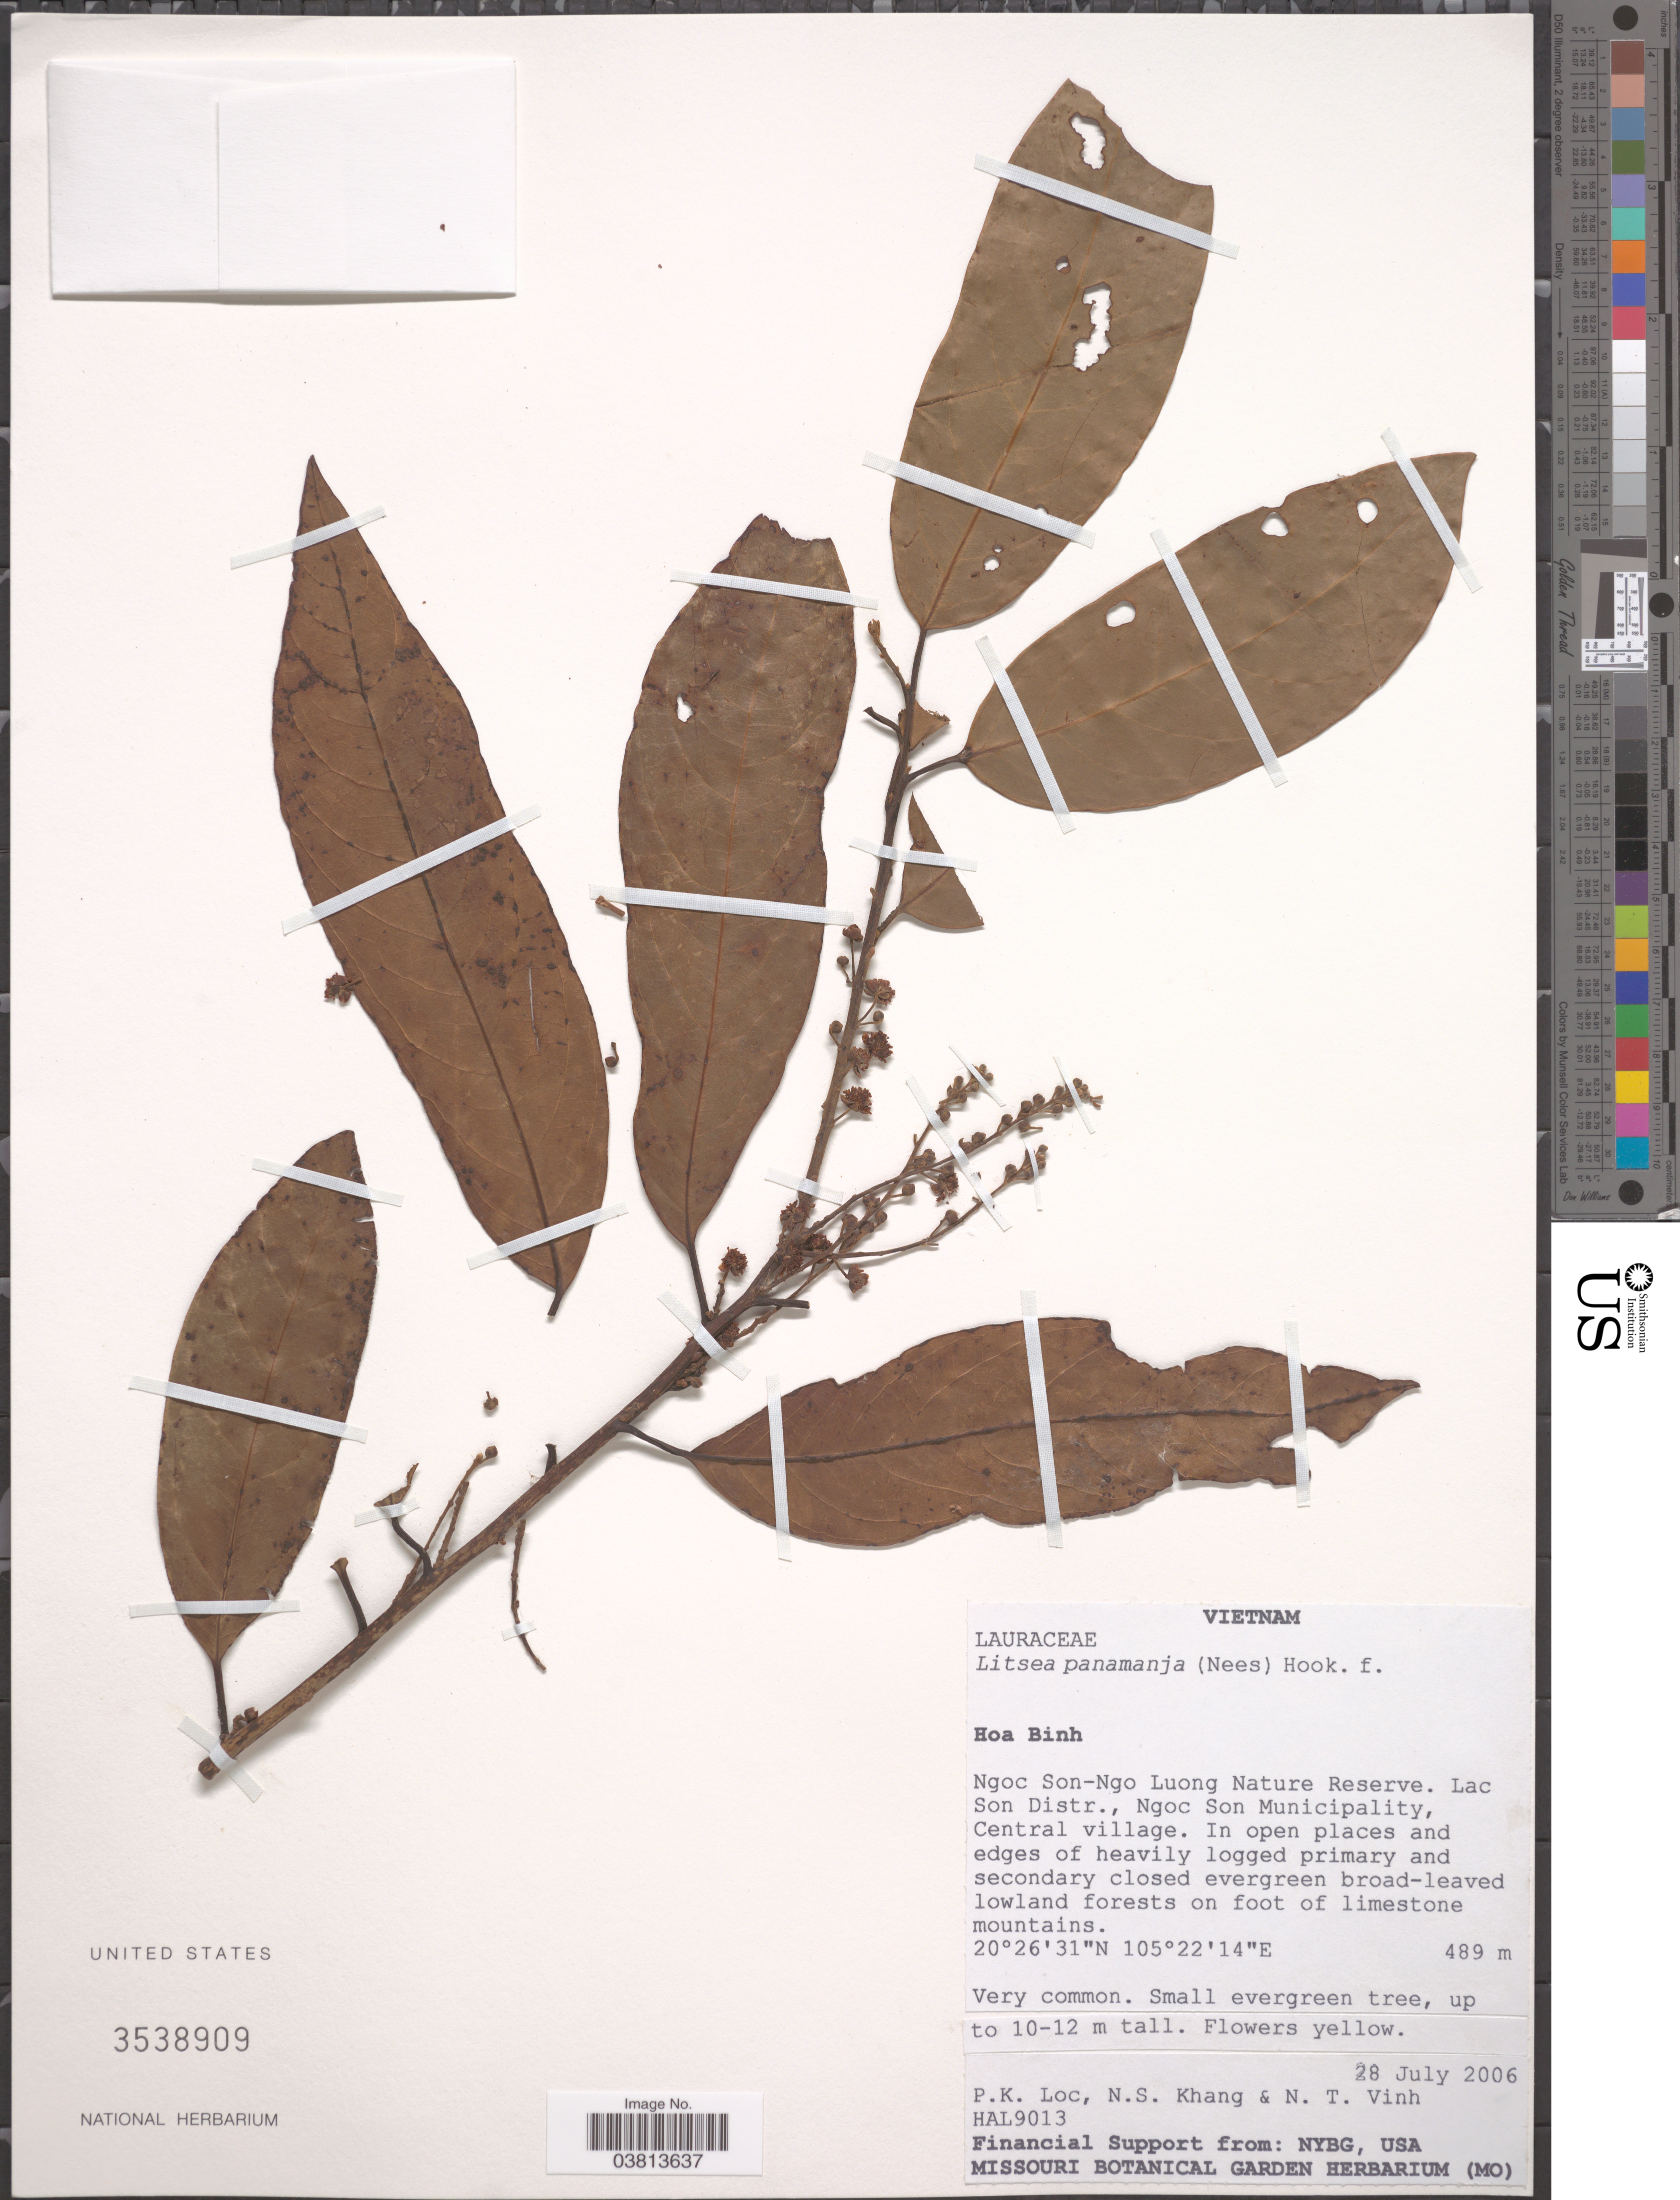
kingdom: Plantae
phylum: Tracheophyta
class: Magnoliopsida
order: Laurales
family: Lauraceae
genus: Litsea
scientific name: Litsea panamanja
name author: (Buch.-Ham. ex Nees) Hook. f.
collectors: P. K. Lôc, N. Khang & N. Vinh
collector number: HAL9013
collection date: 2006-07-28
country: Vietnam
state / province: Hoa Binh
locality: Ngoc Son-Ngo Luong Nature Reserve. Lac Son Distr., Ngoc Son Municipality, Central village. On foot of mountains.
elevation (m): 489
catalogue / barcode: US 3538909